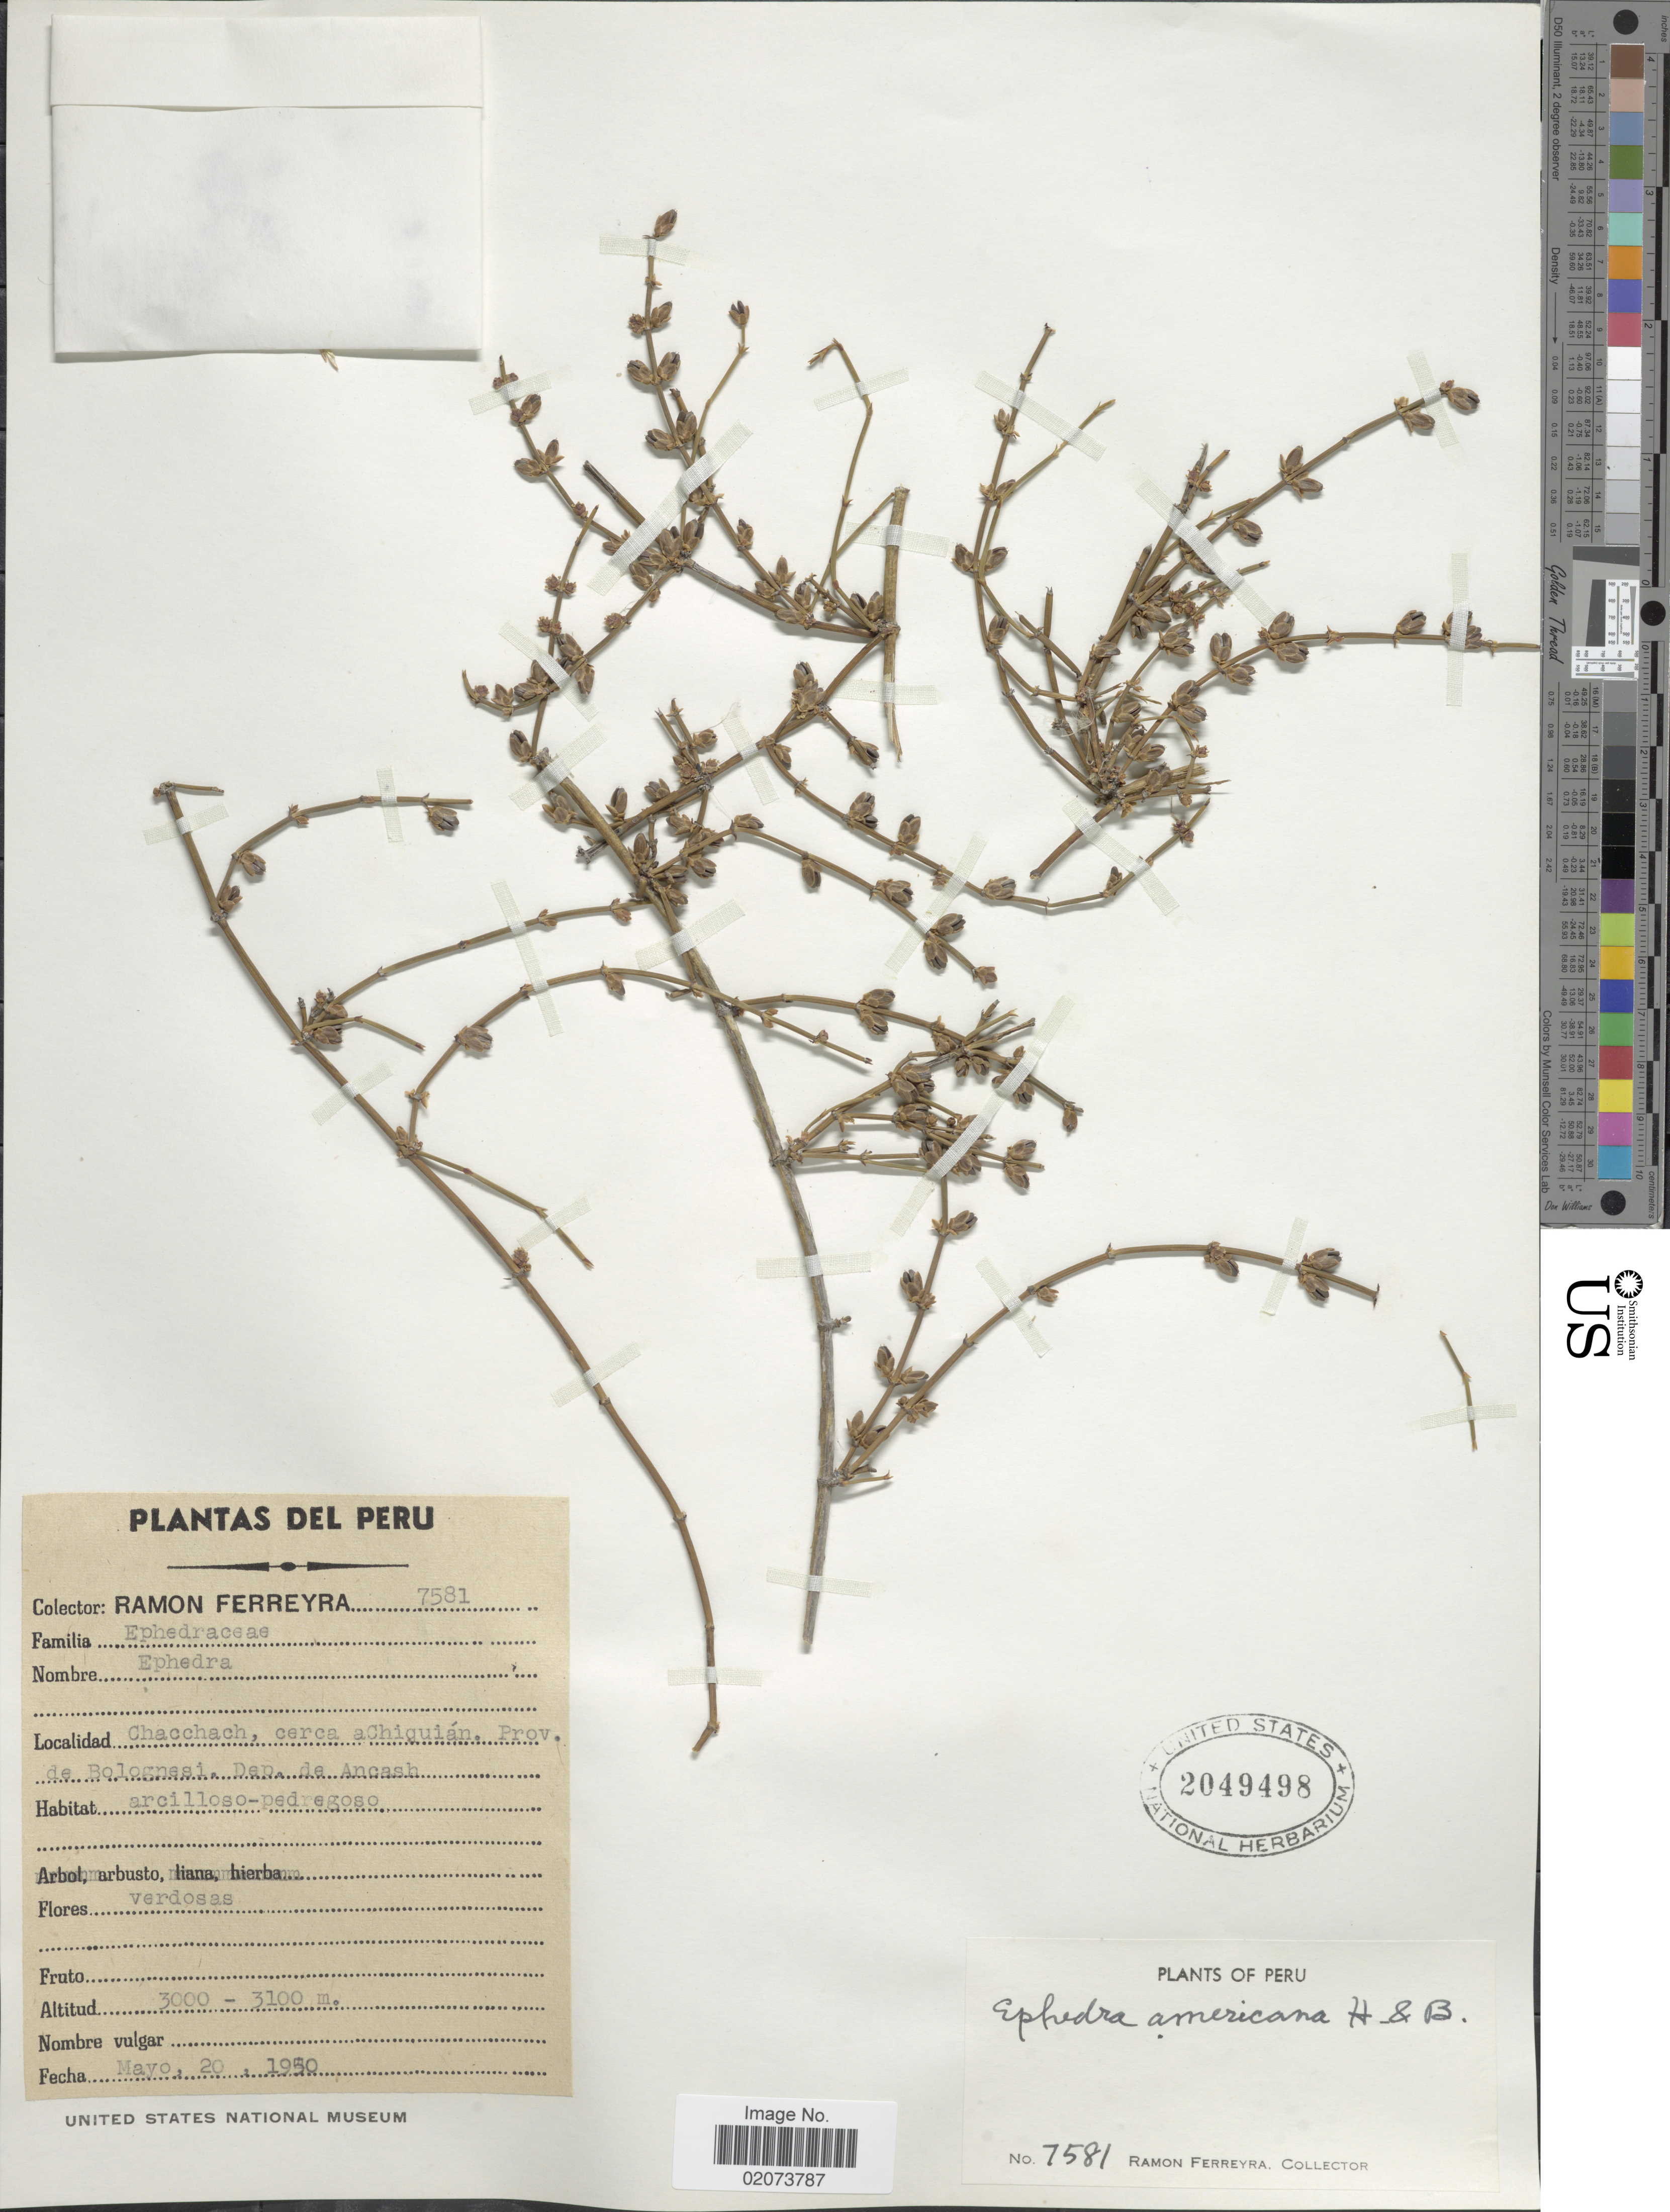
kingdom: Plantae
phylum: Tracheophyta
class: Gnetopsida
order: Ephedrales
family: Ephedraceae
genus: Ephedra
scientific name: Ephedra americana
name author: Humb. & Bonpl. ex Willd.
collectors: R. A. Ferreyra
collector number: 7581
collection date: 1950-05-20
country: Peru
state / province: Ancash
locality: Chacchach, cerca a Chiquian, Prov. de Bolognesi, Dep. de Ancash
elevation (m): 3000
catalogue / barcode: US 2049498